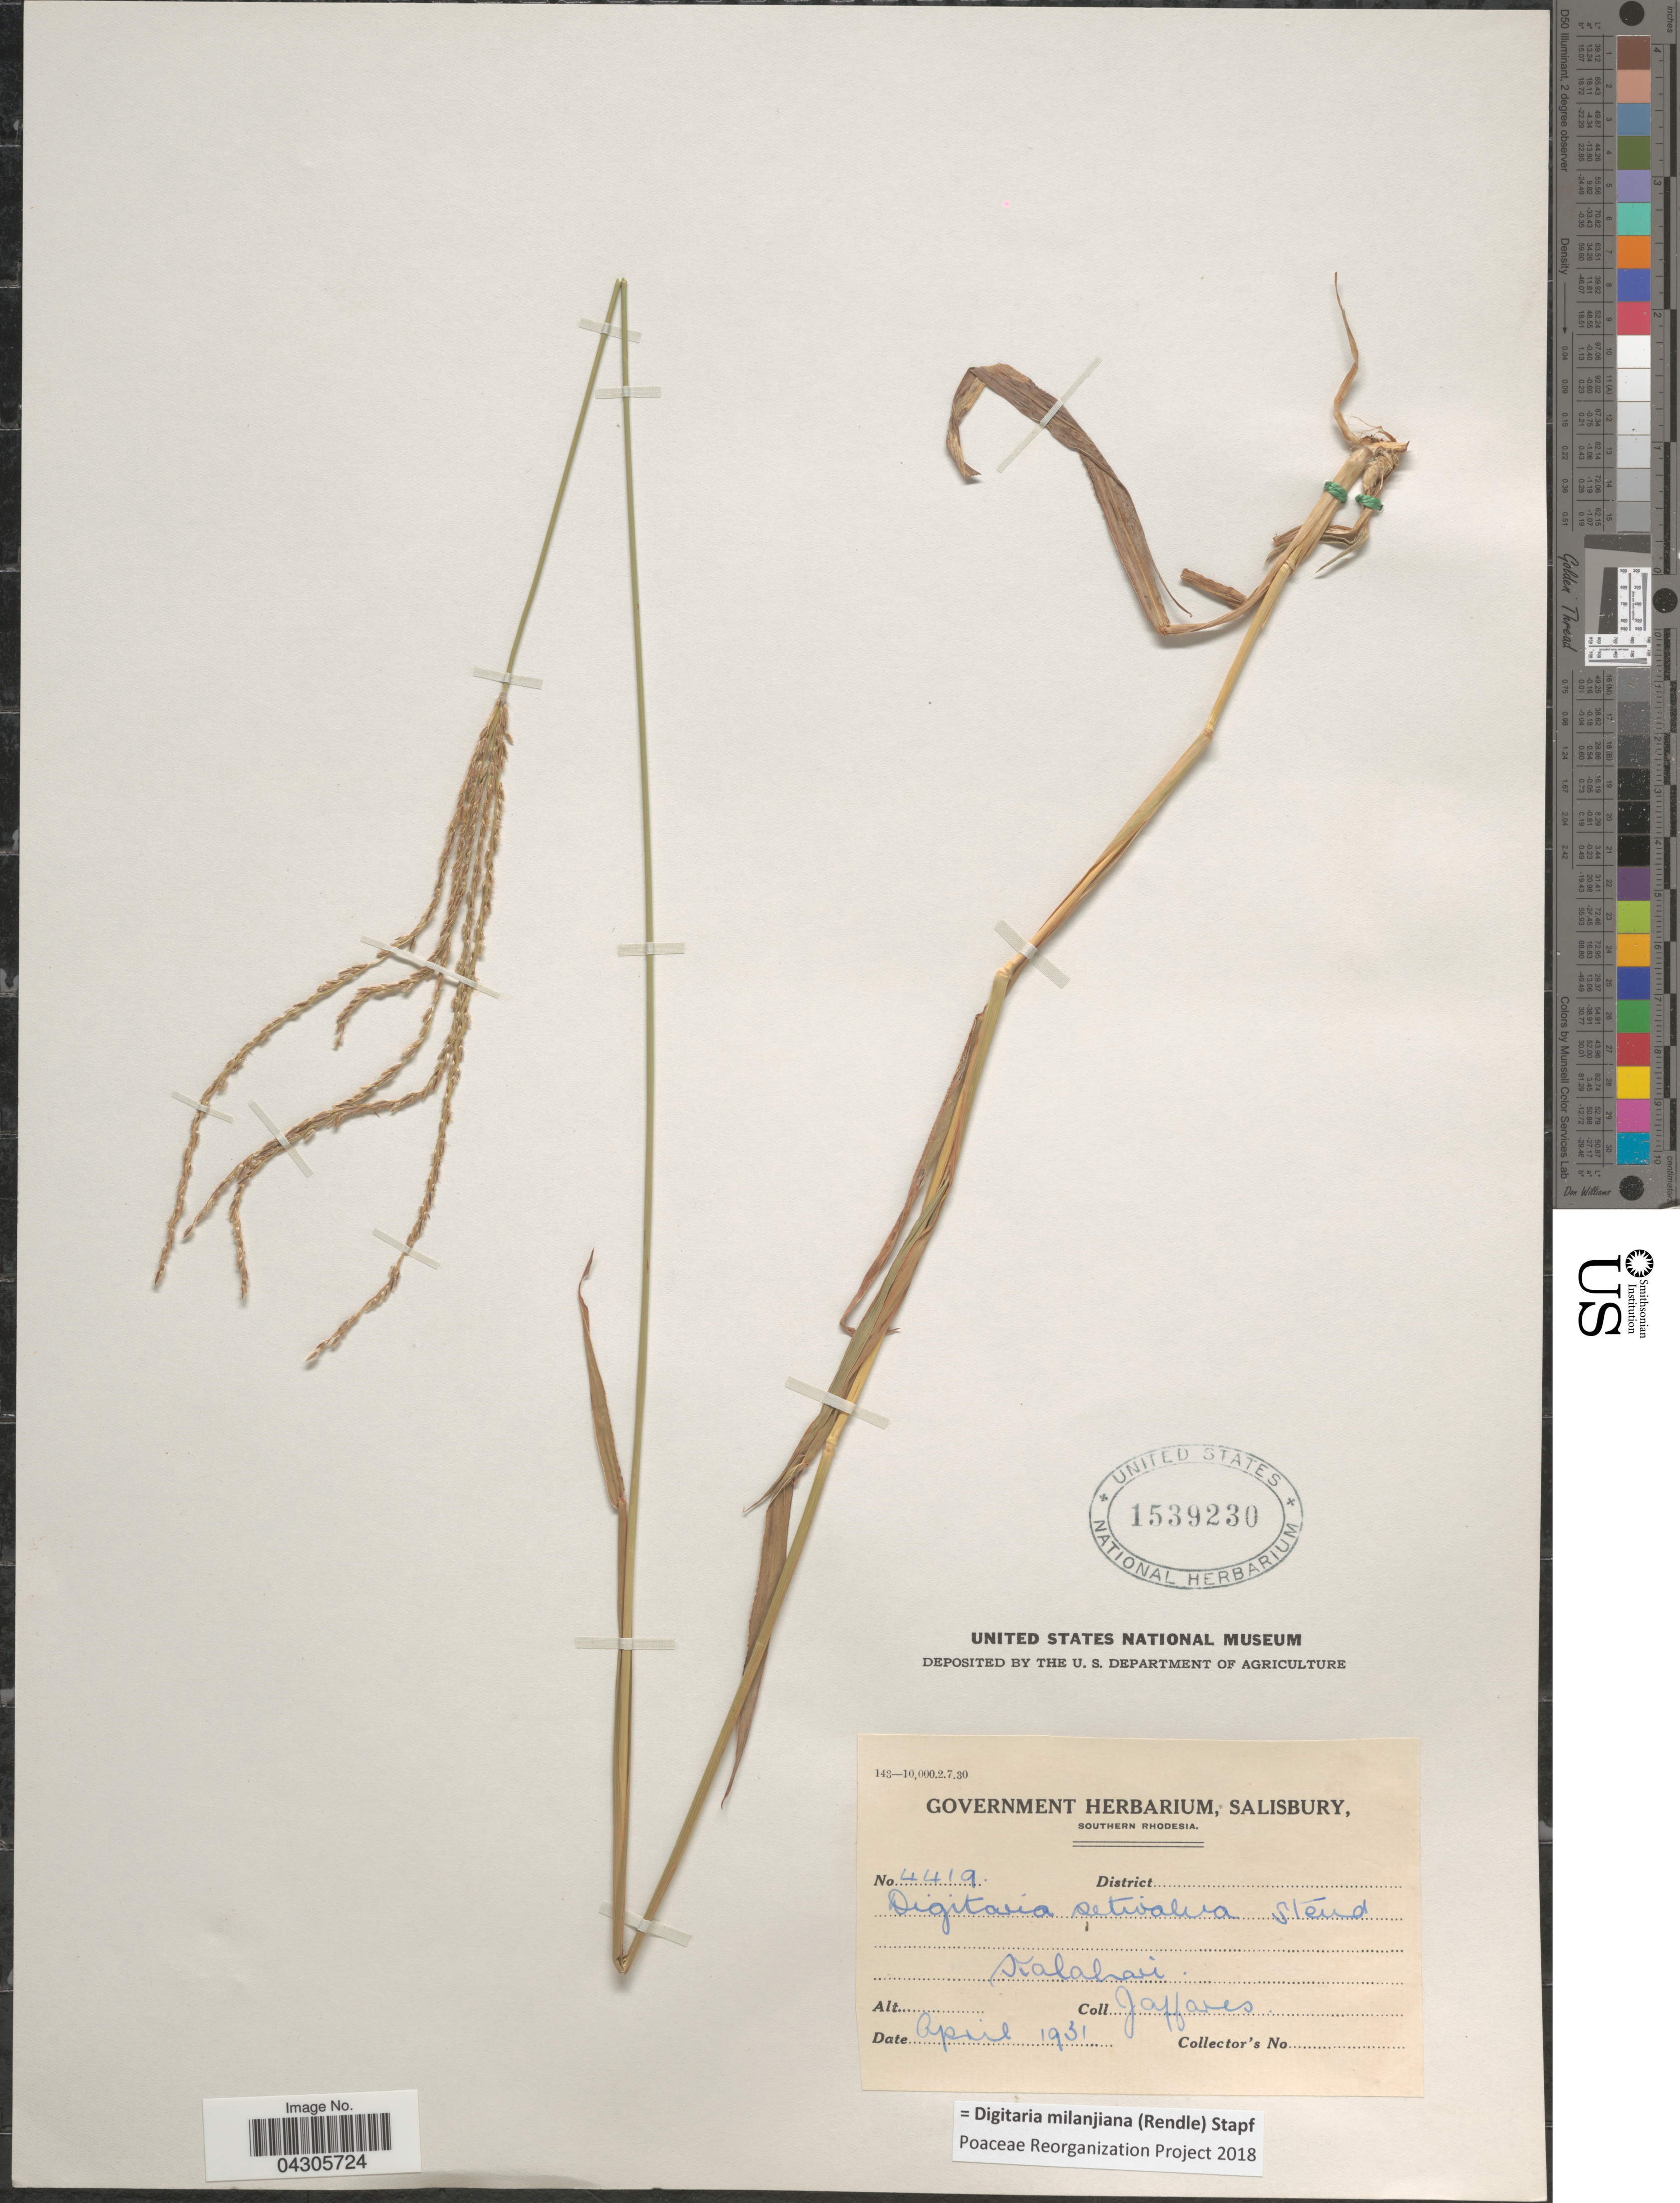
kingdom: Plantae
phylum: Tracheophyta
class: Liliopsida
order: Poales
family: Poaceae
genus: Digitaria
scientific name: Digitaria milanjiana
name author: (Rendle) Stapf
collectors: Jaffares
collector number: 4419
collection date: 1931-04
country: Zimbabwe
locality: Southern Rhodesia. Kalahari.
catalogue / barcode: US 1539230